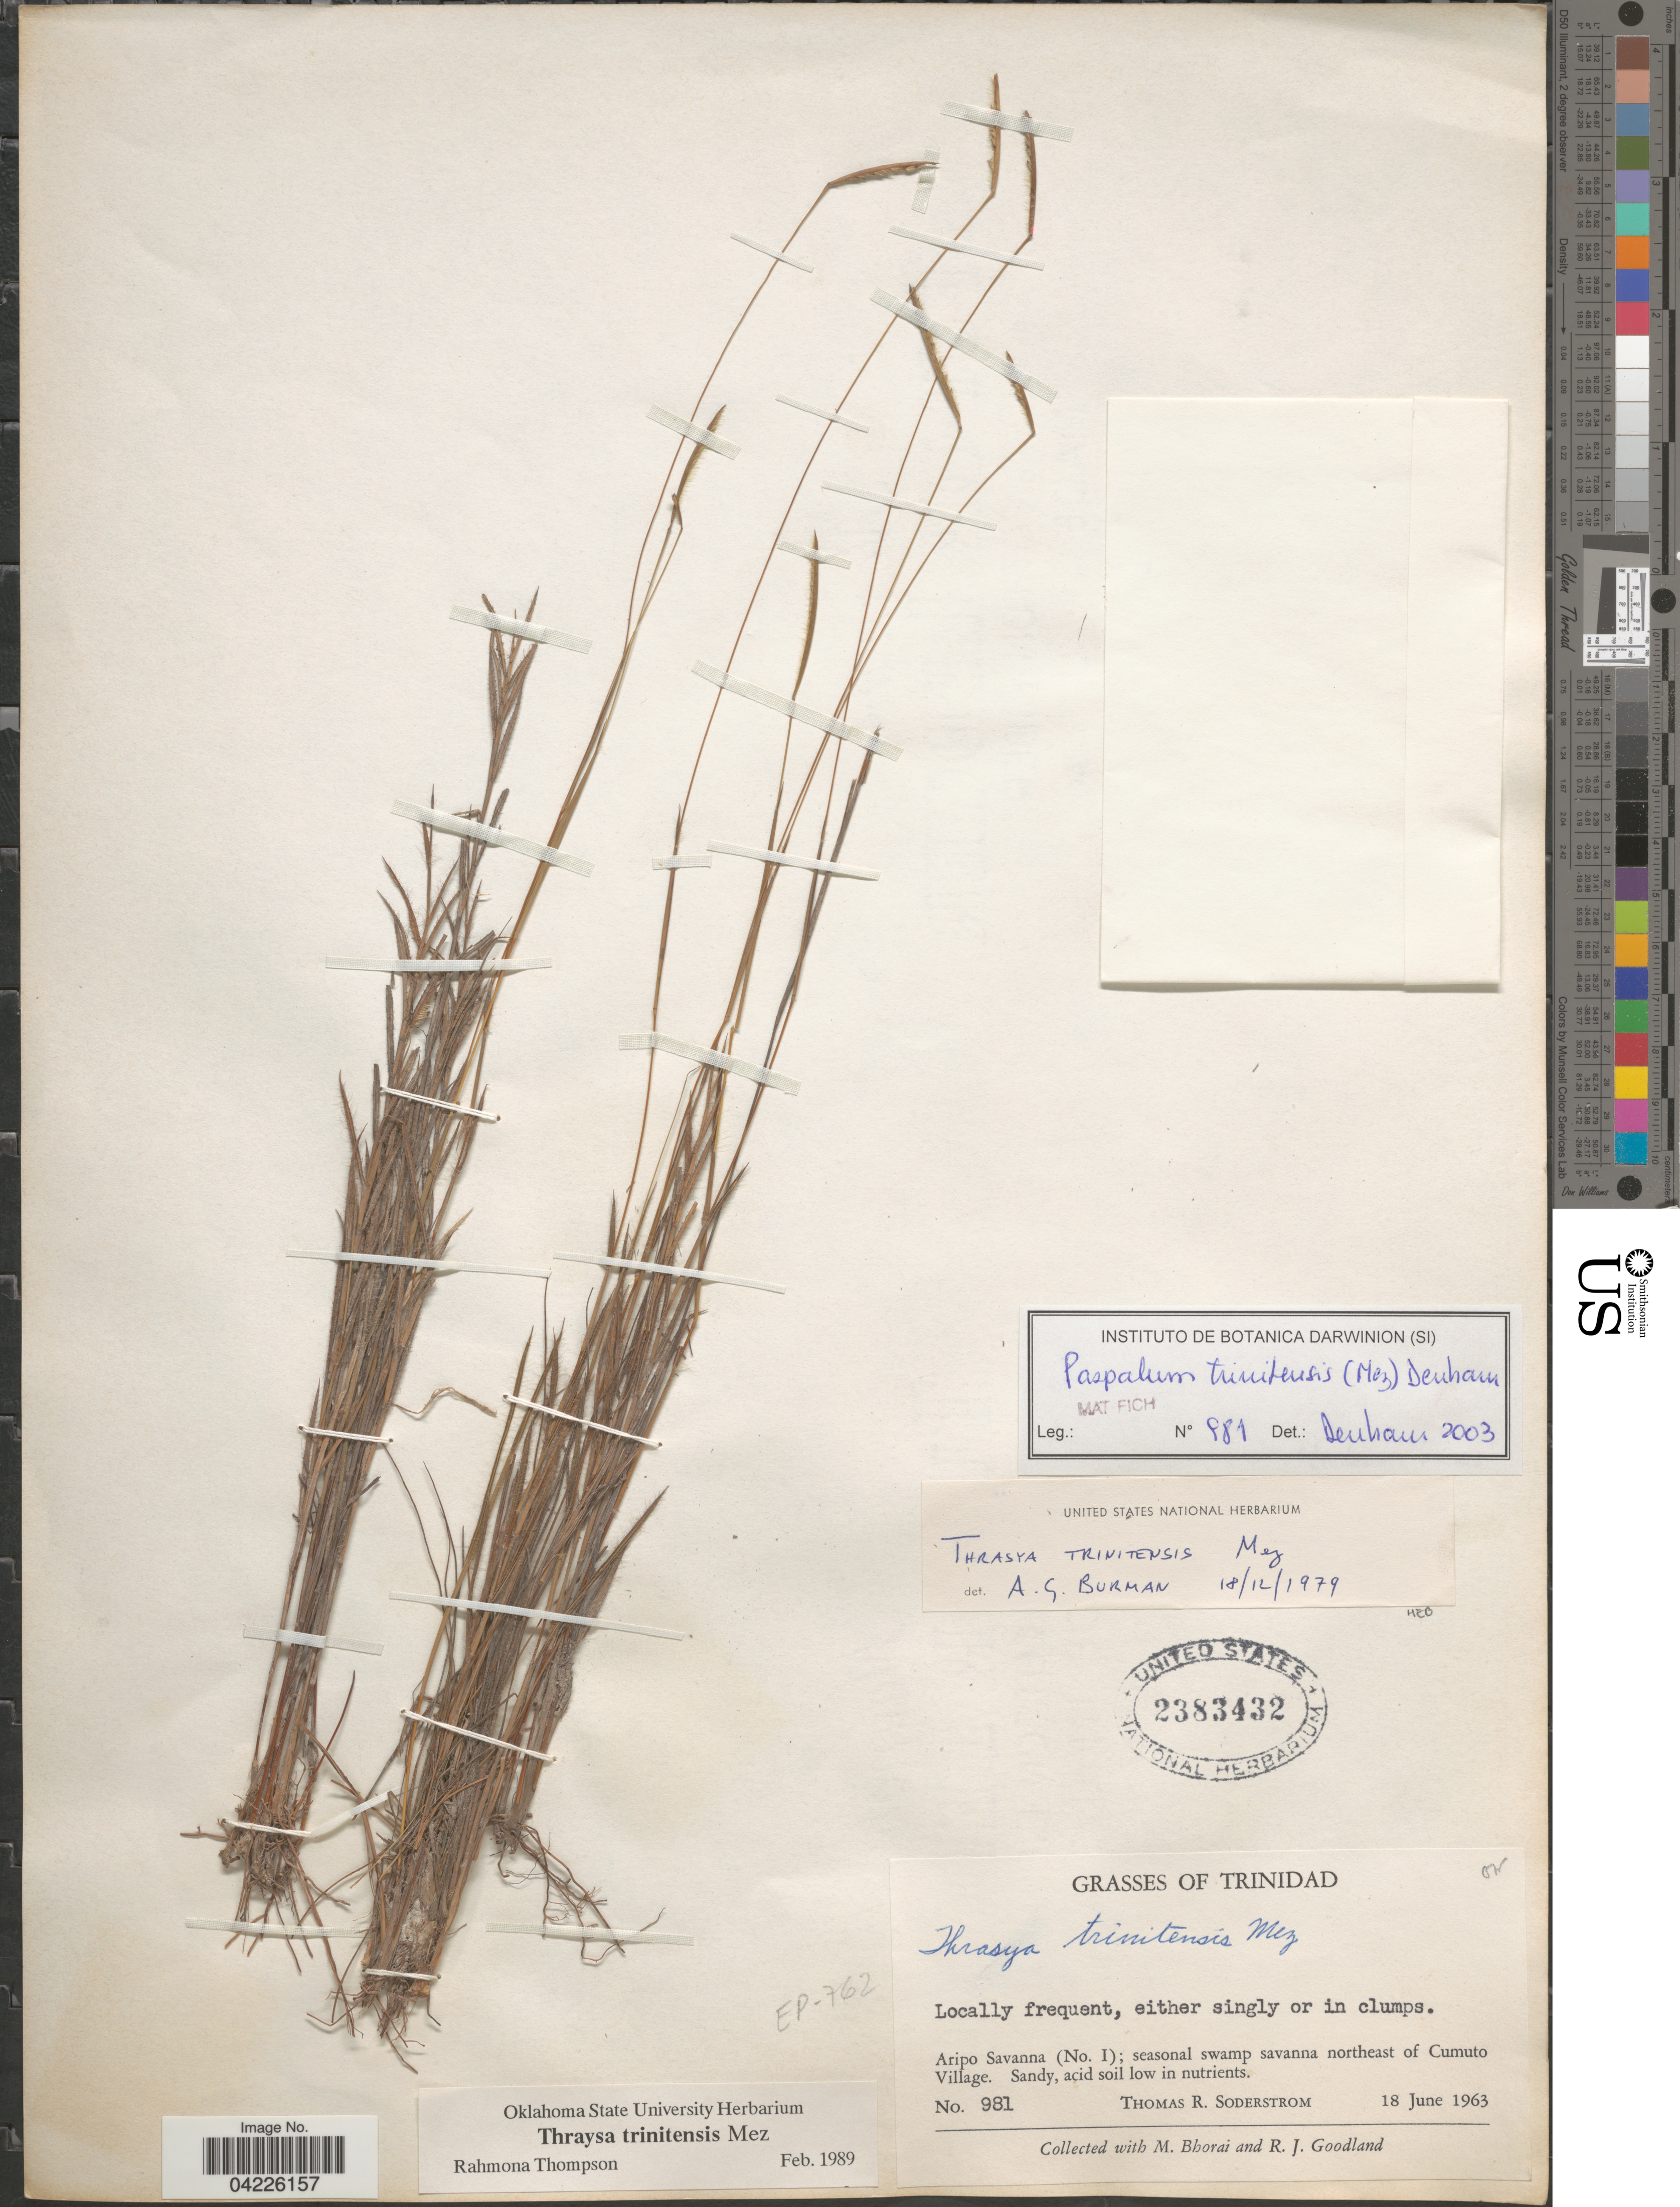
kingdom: Plantae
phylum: Tracheophyta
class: Liliopsida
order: Poales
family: Poaceae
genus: Paspalum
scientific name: Paspalum trinitense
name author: (Mez) S. Denham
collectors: T. R. Soderstrom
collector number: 981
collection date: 1963-06-18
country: Trinidad and Tobago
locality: Trinidad. Aripo Savanna (No. I); seasonal swamp savanna northeast of Cumuto Village.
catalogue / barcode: US 2383432